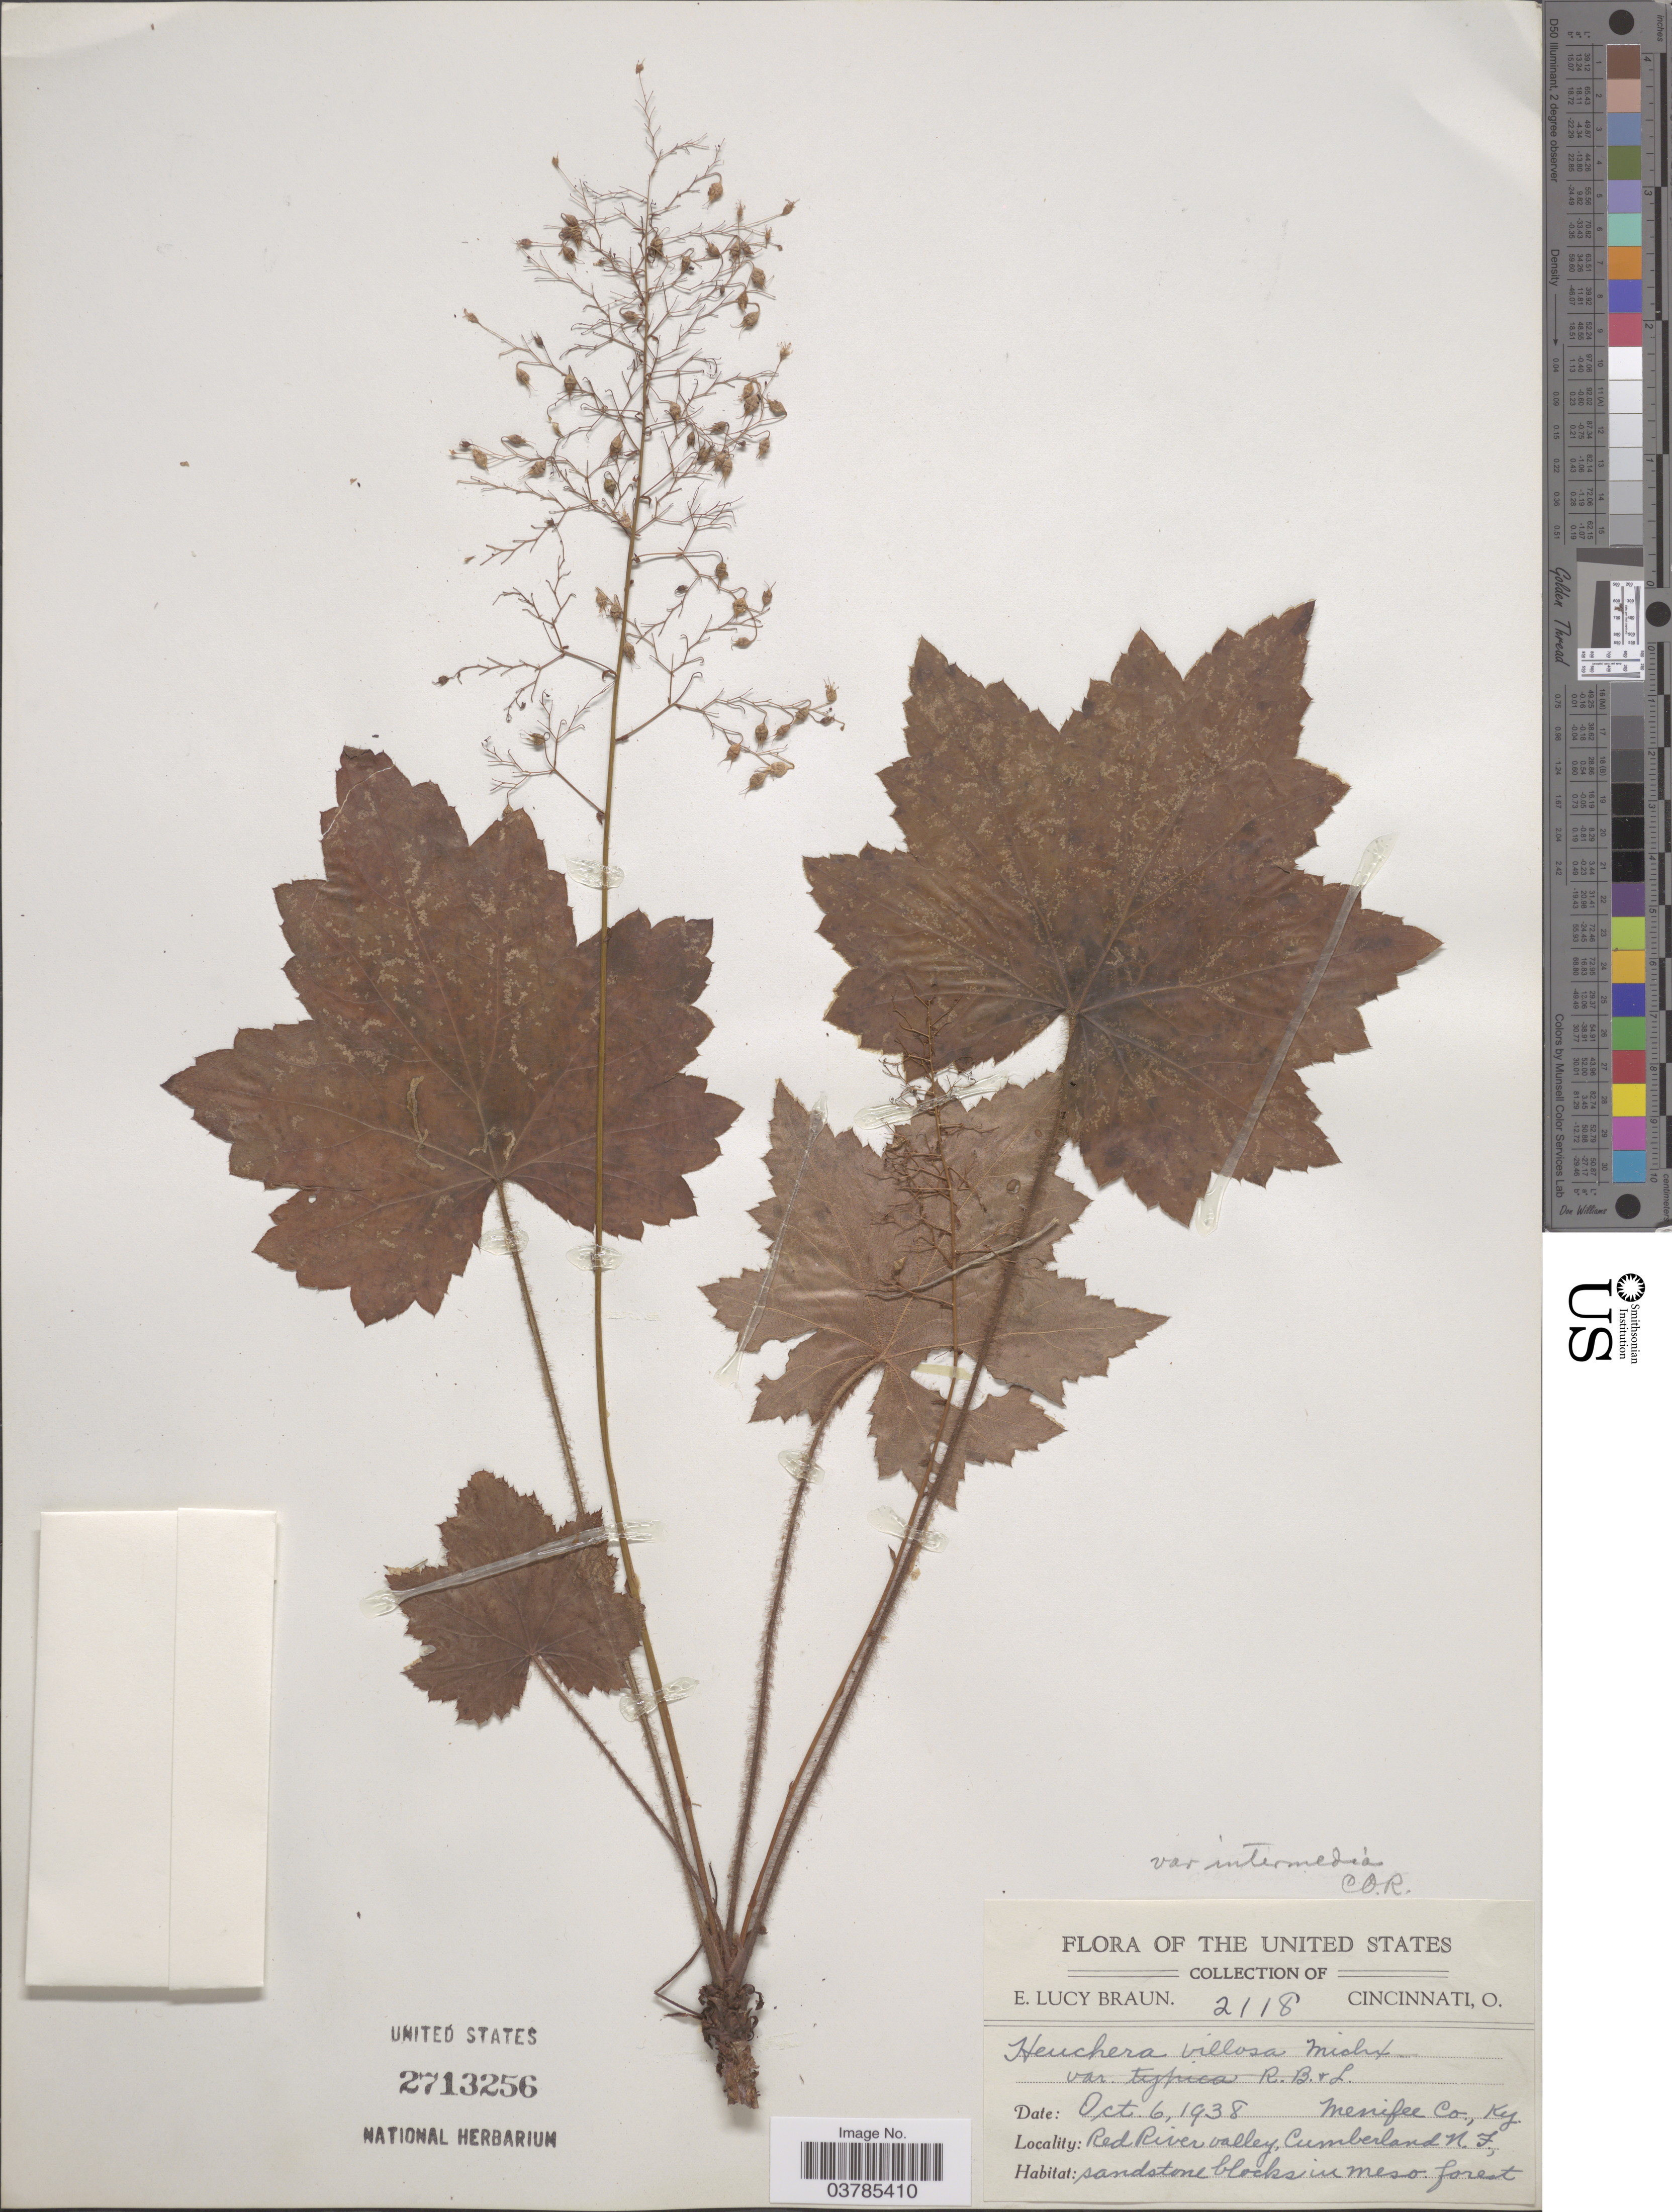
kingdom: Plantae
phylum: Tracheophyta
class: Magnoliopsida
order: Saxifragales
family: Saxifragaceae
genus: Heuchera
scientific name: Heuchera villosa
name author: Michx.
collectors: E. L. Braun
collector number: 2118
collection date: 1938-10-06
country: United States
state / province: Kentucky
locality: Menifee Co. Red River valley, Cumberland N.F.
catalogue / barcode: US 2713256